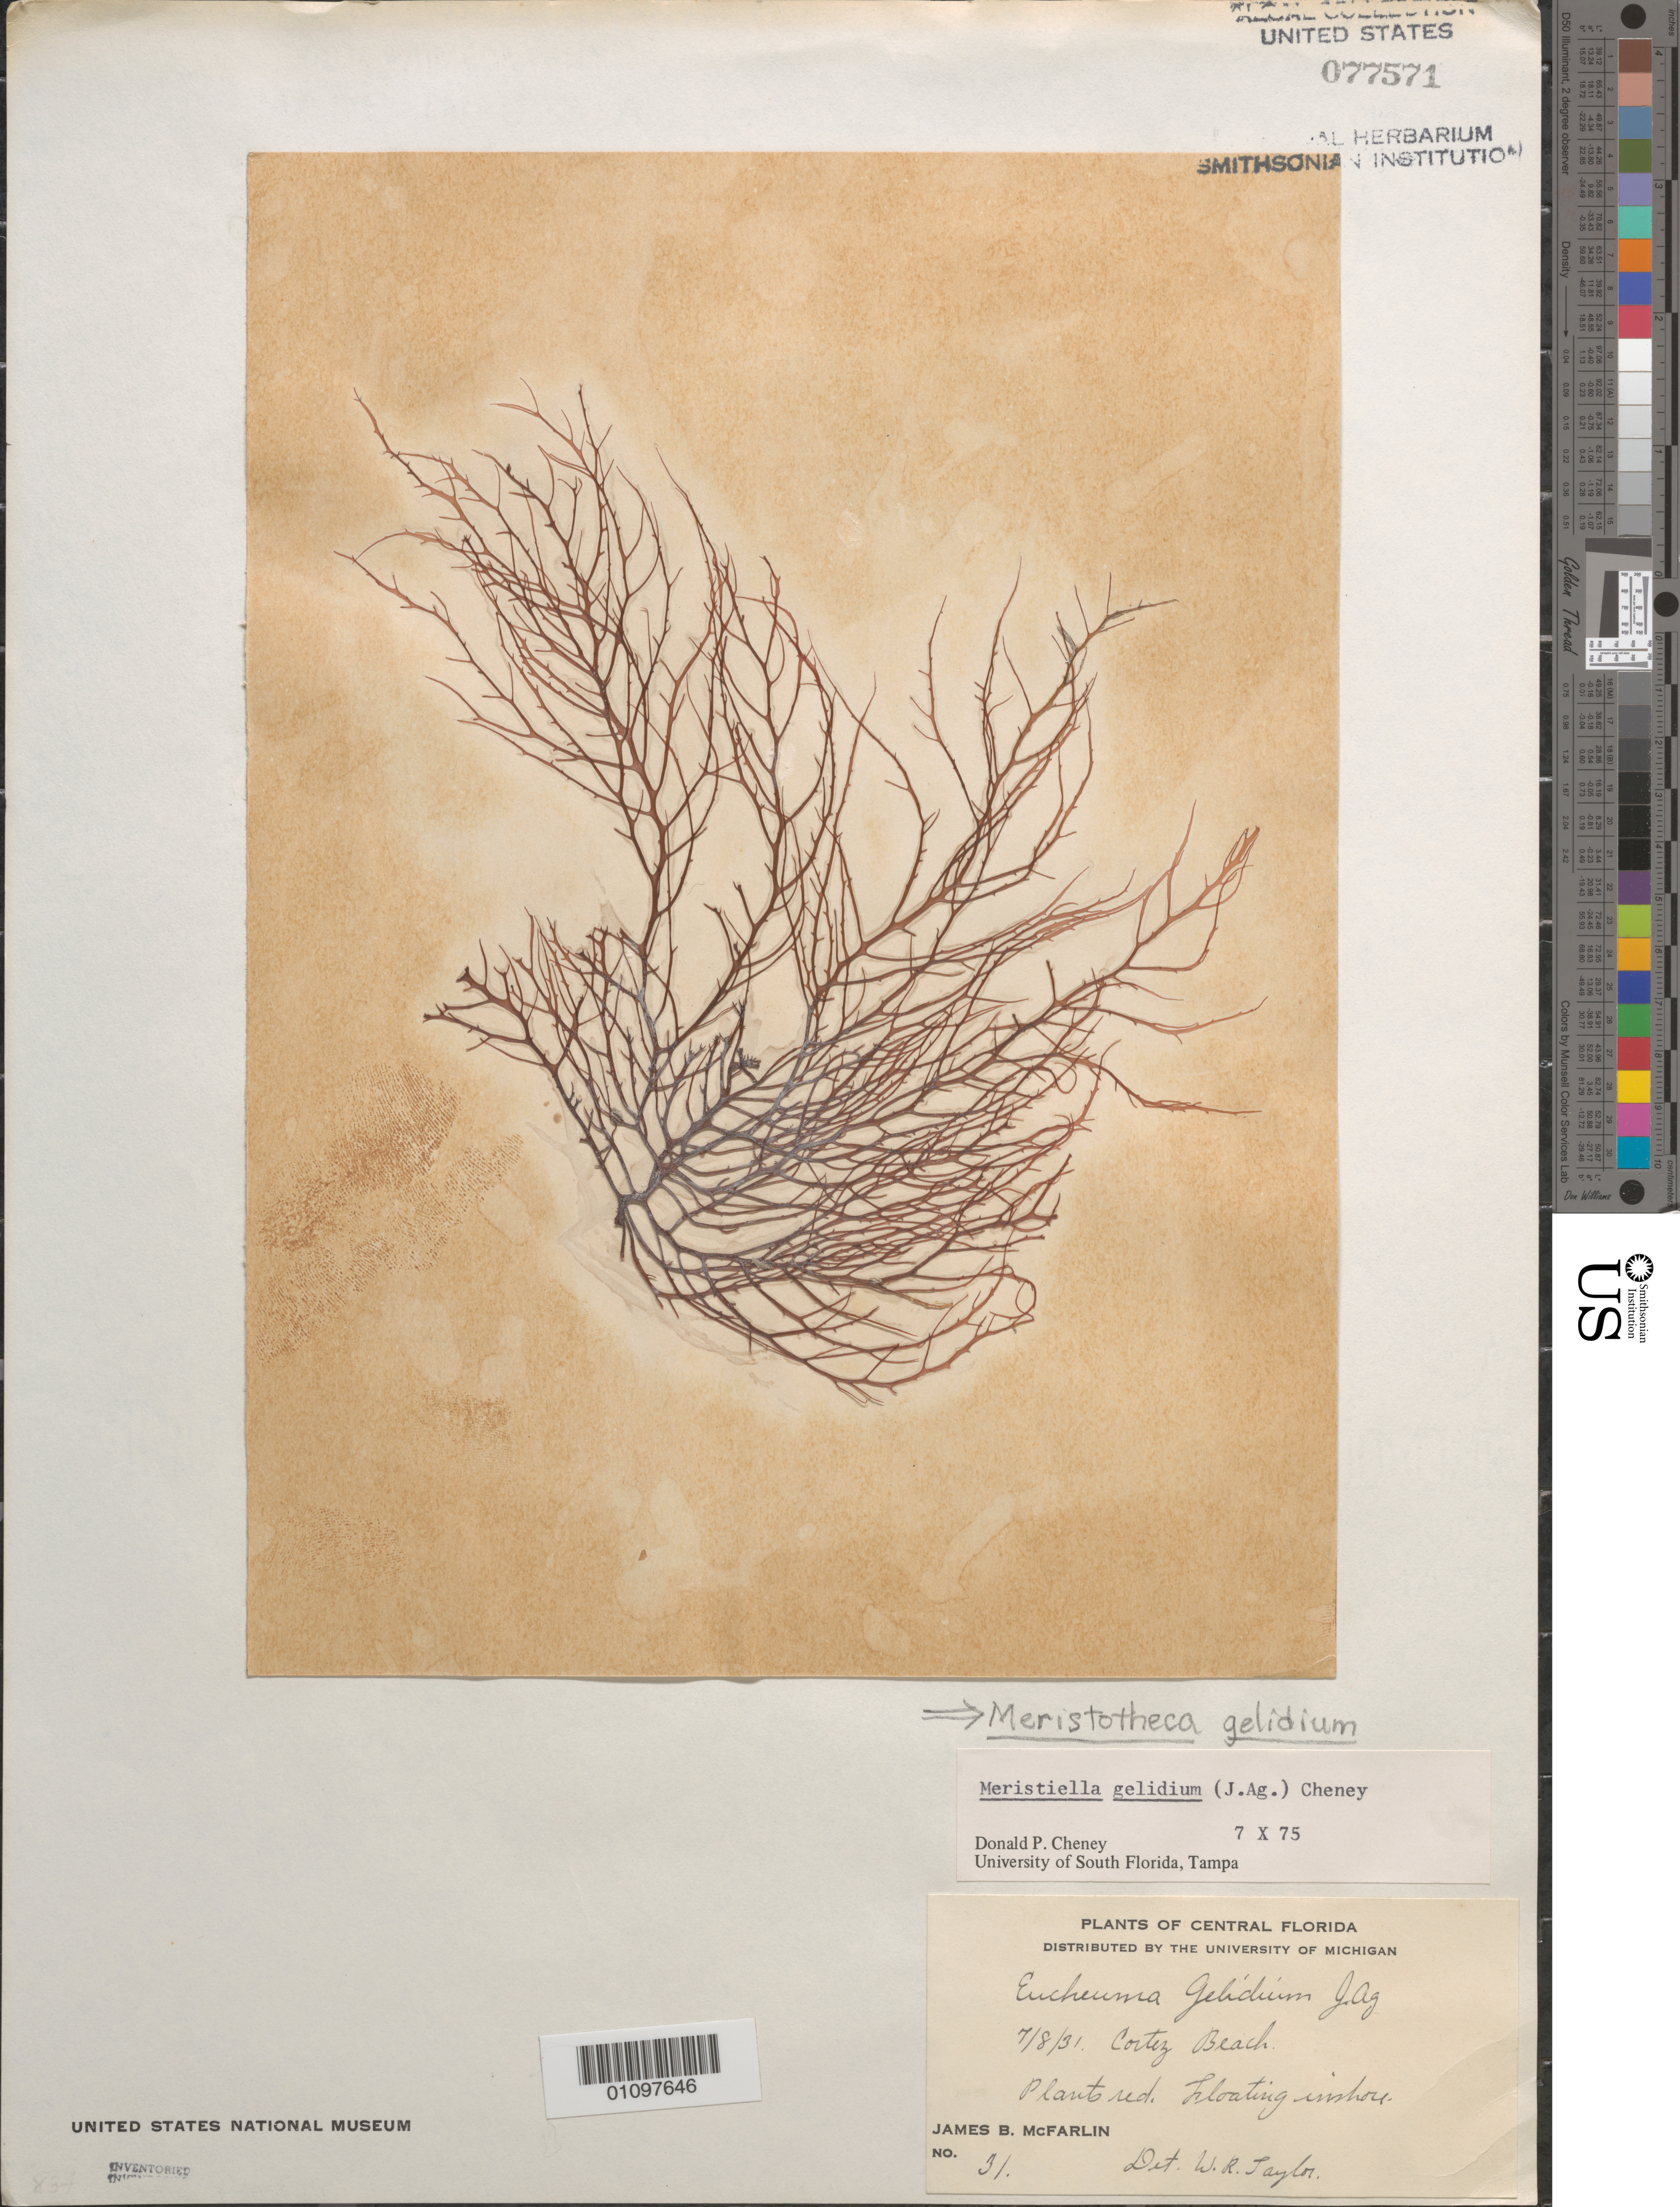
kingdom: Plantae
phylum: Rhodophyta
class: Florideophyceae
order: Gigartinales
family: Solieriaceae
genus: Meristotheca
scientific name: Meristotheca gelidium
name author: (J. Agardh) E.J. Faye & Masuda in E.J. Faye et al.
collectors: J. McFarlin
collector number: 31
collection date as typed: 08 Jul 1931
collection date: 1931-07-08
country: United States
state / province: Florida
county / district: Manatee County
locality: Cortez Beach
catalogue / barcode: US 77571